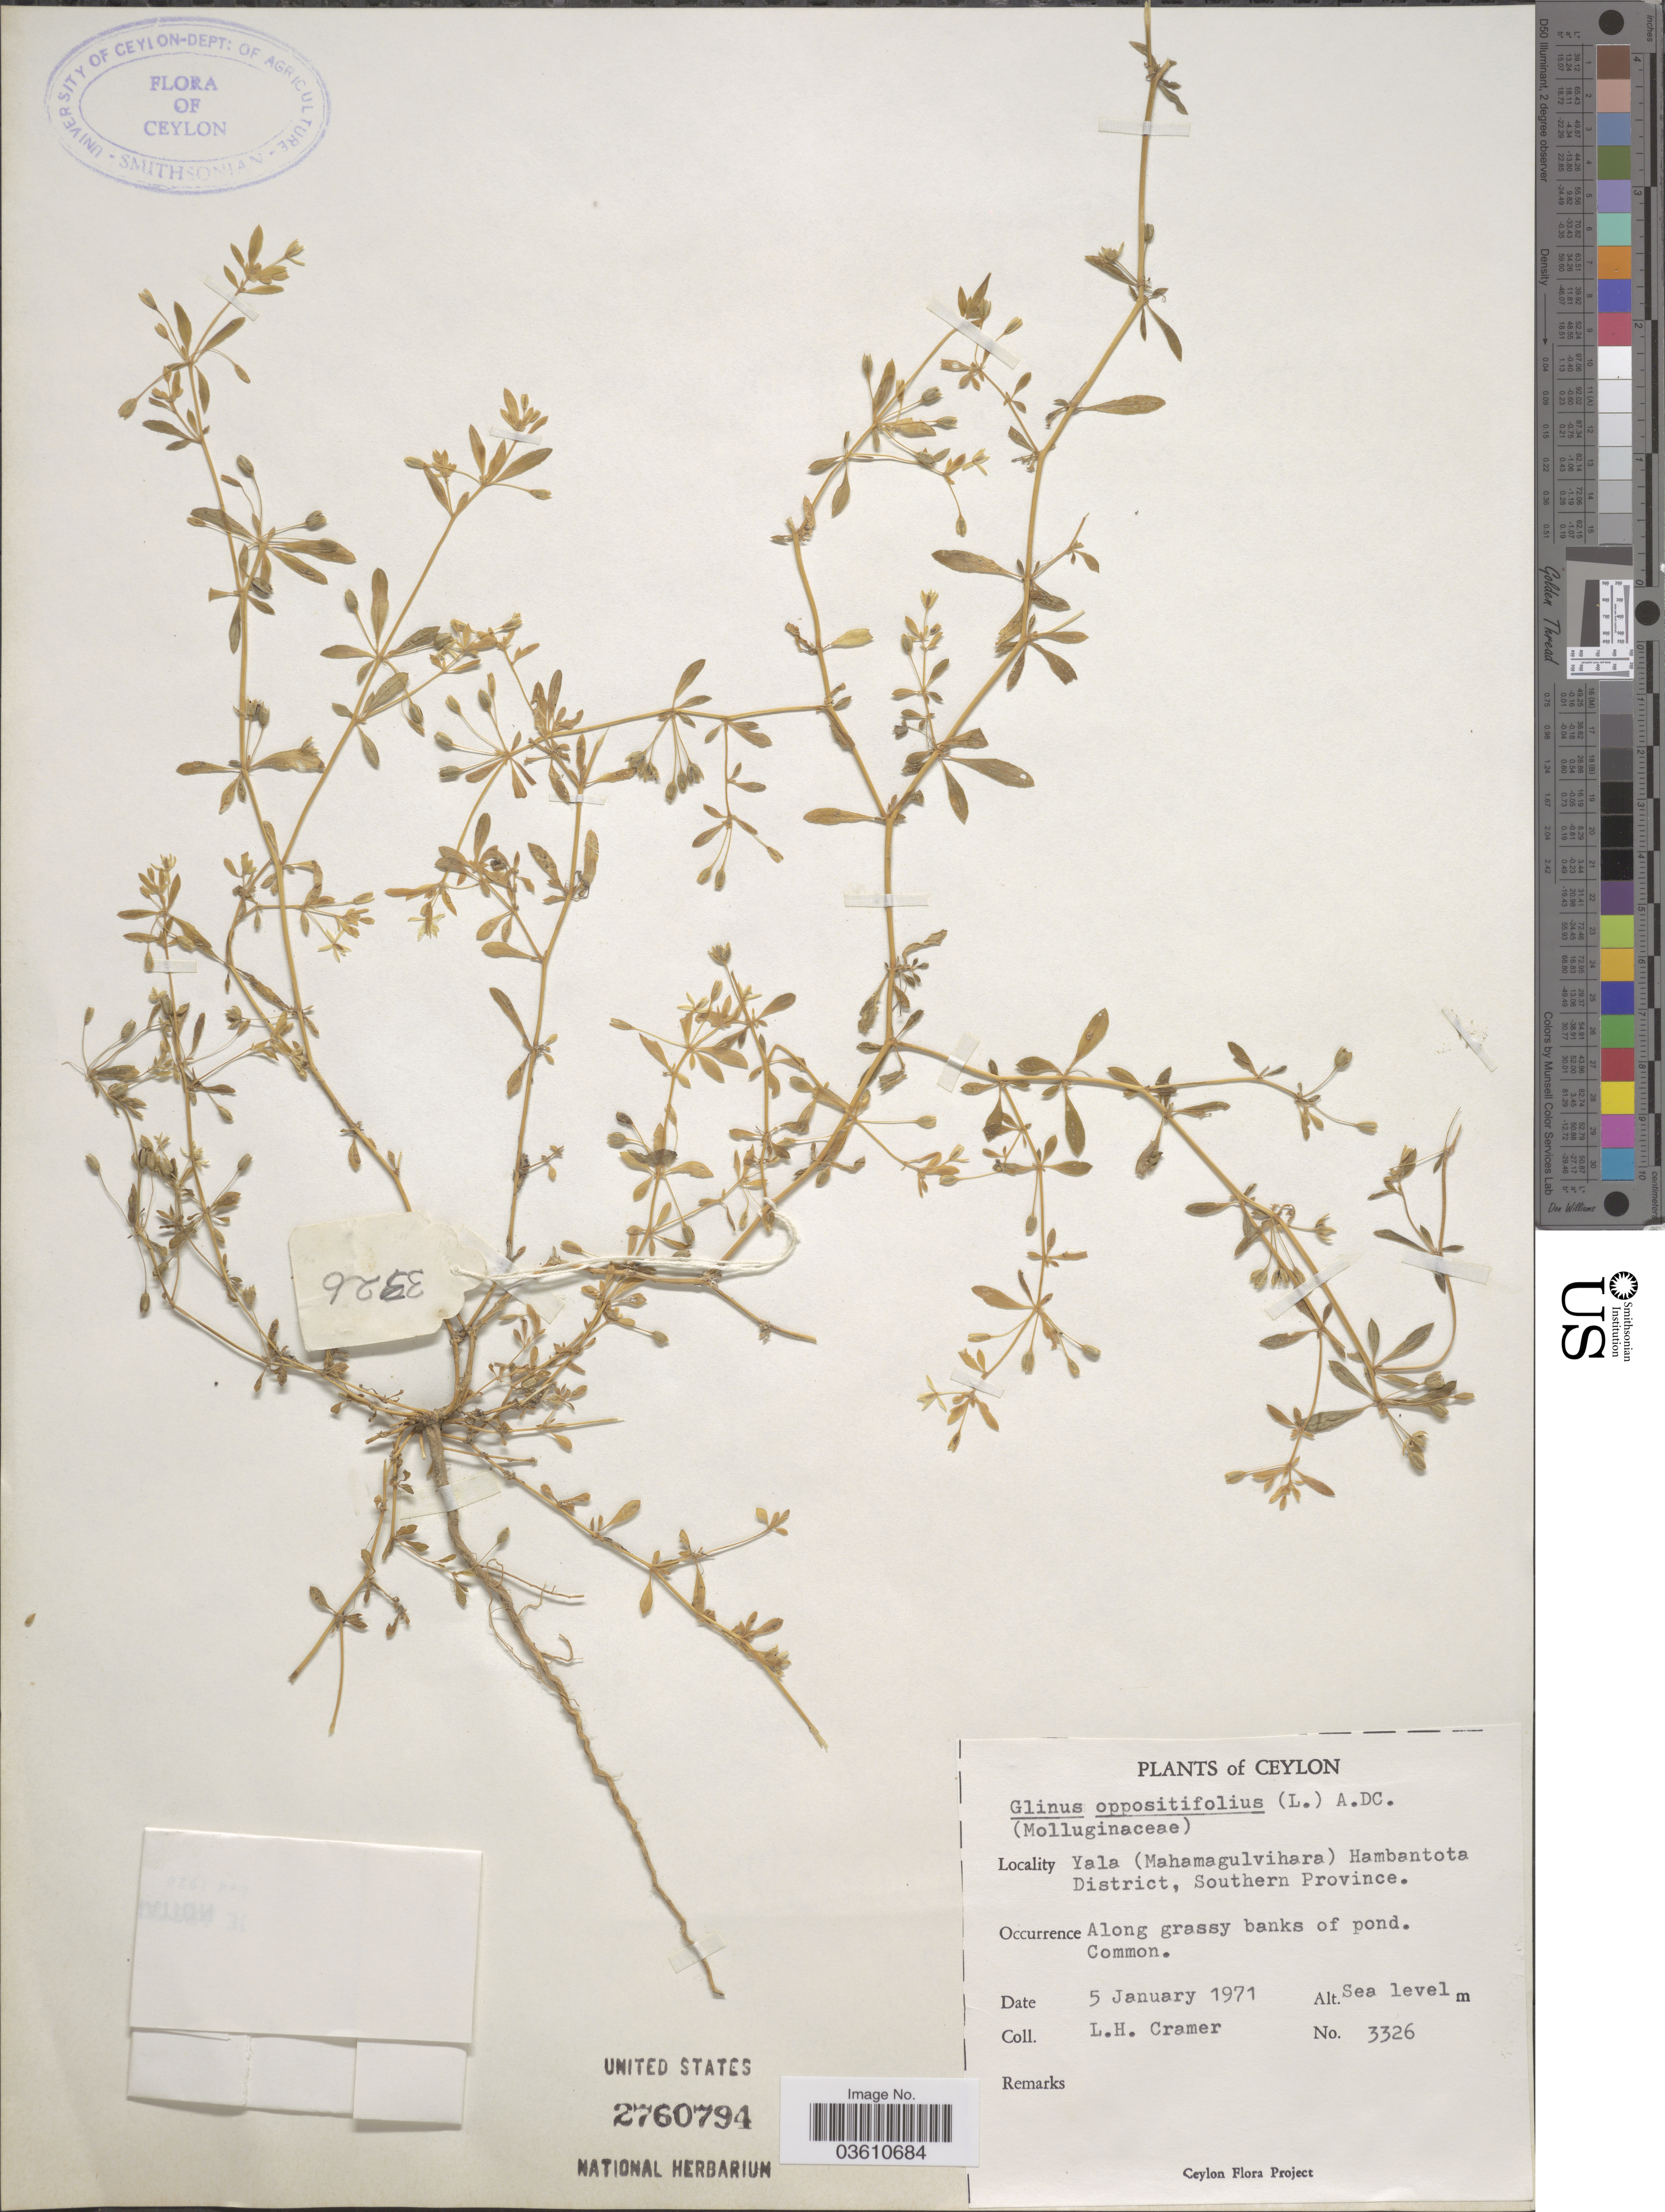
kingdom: Plantae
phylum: Tracheophyta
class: Magnoliopsida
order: Caryophyllales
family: Molluginaceae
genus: Glinus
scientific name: Glinus oppositifolius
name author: (L.) Aug. DC.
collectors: L. H. Cramer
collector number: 3326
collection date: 1971-01-05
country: Sri Lanka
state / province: Southern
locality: Ceylon. Yala (Mahamagulvihara) Hambantota District.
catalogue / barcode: US 2760794